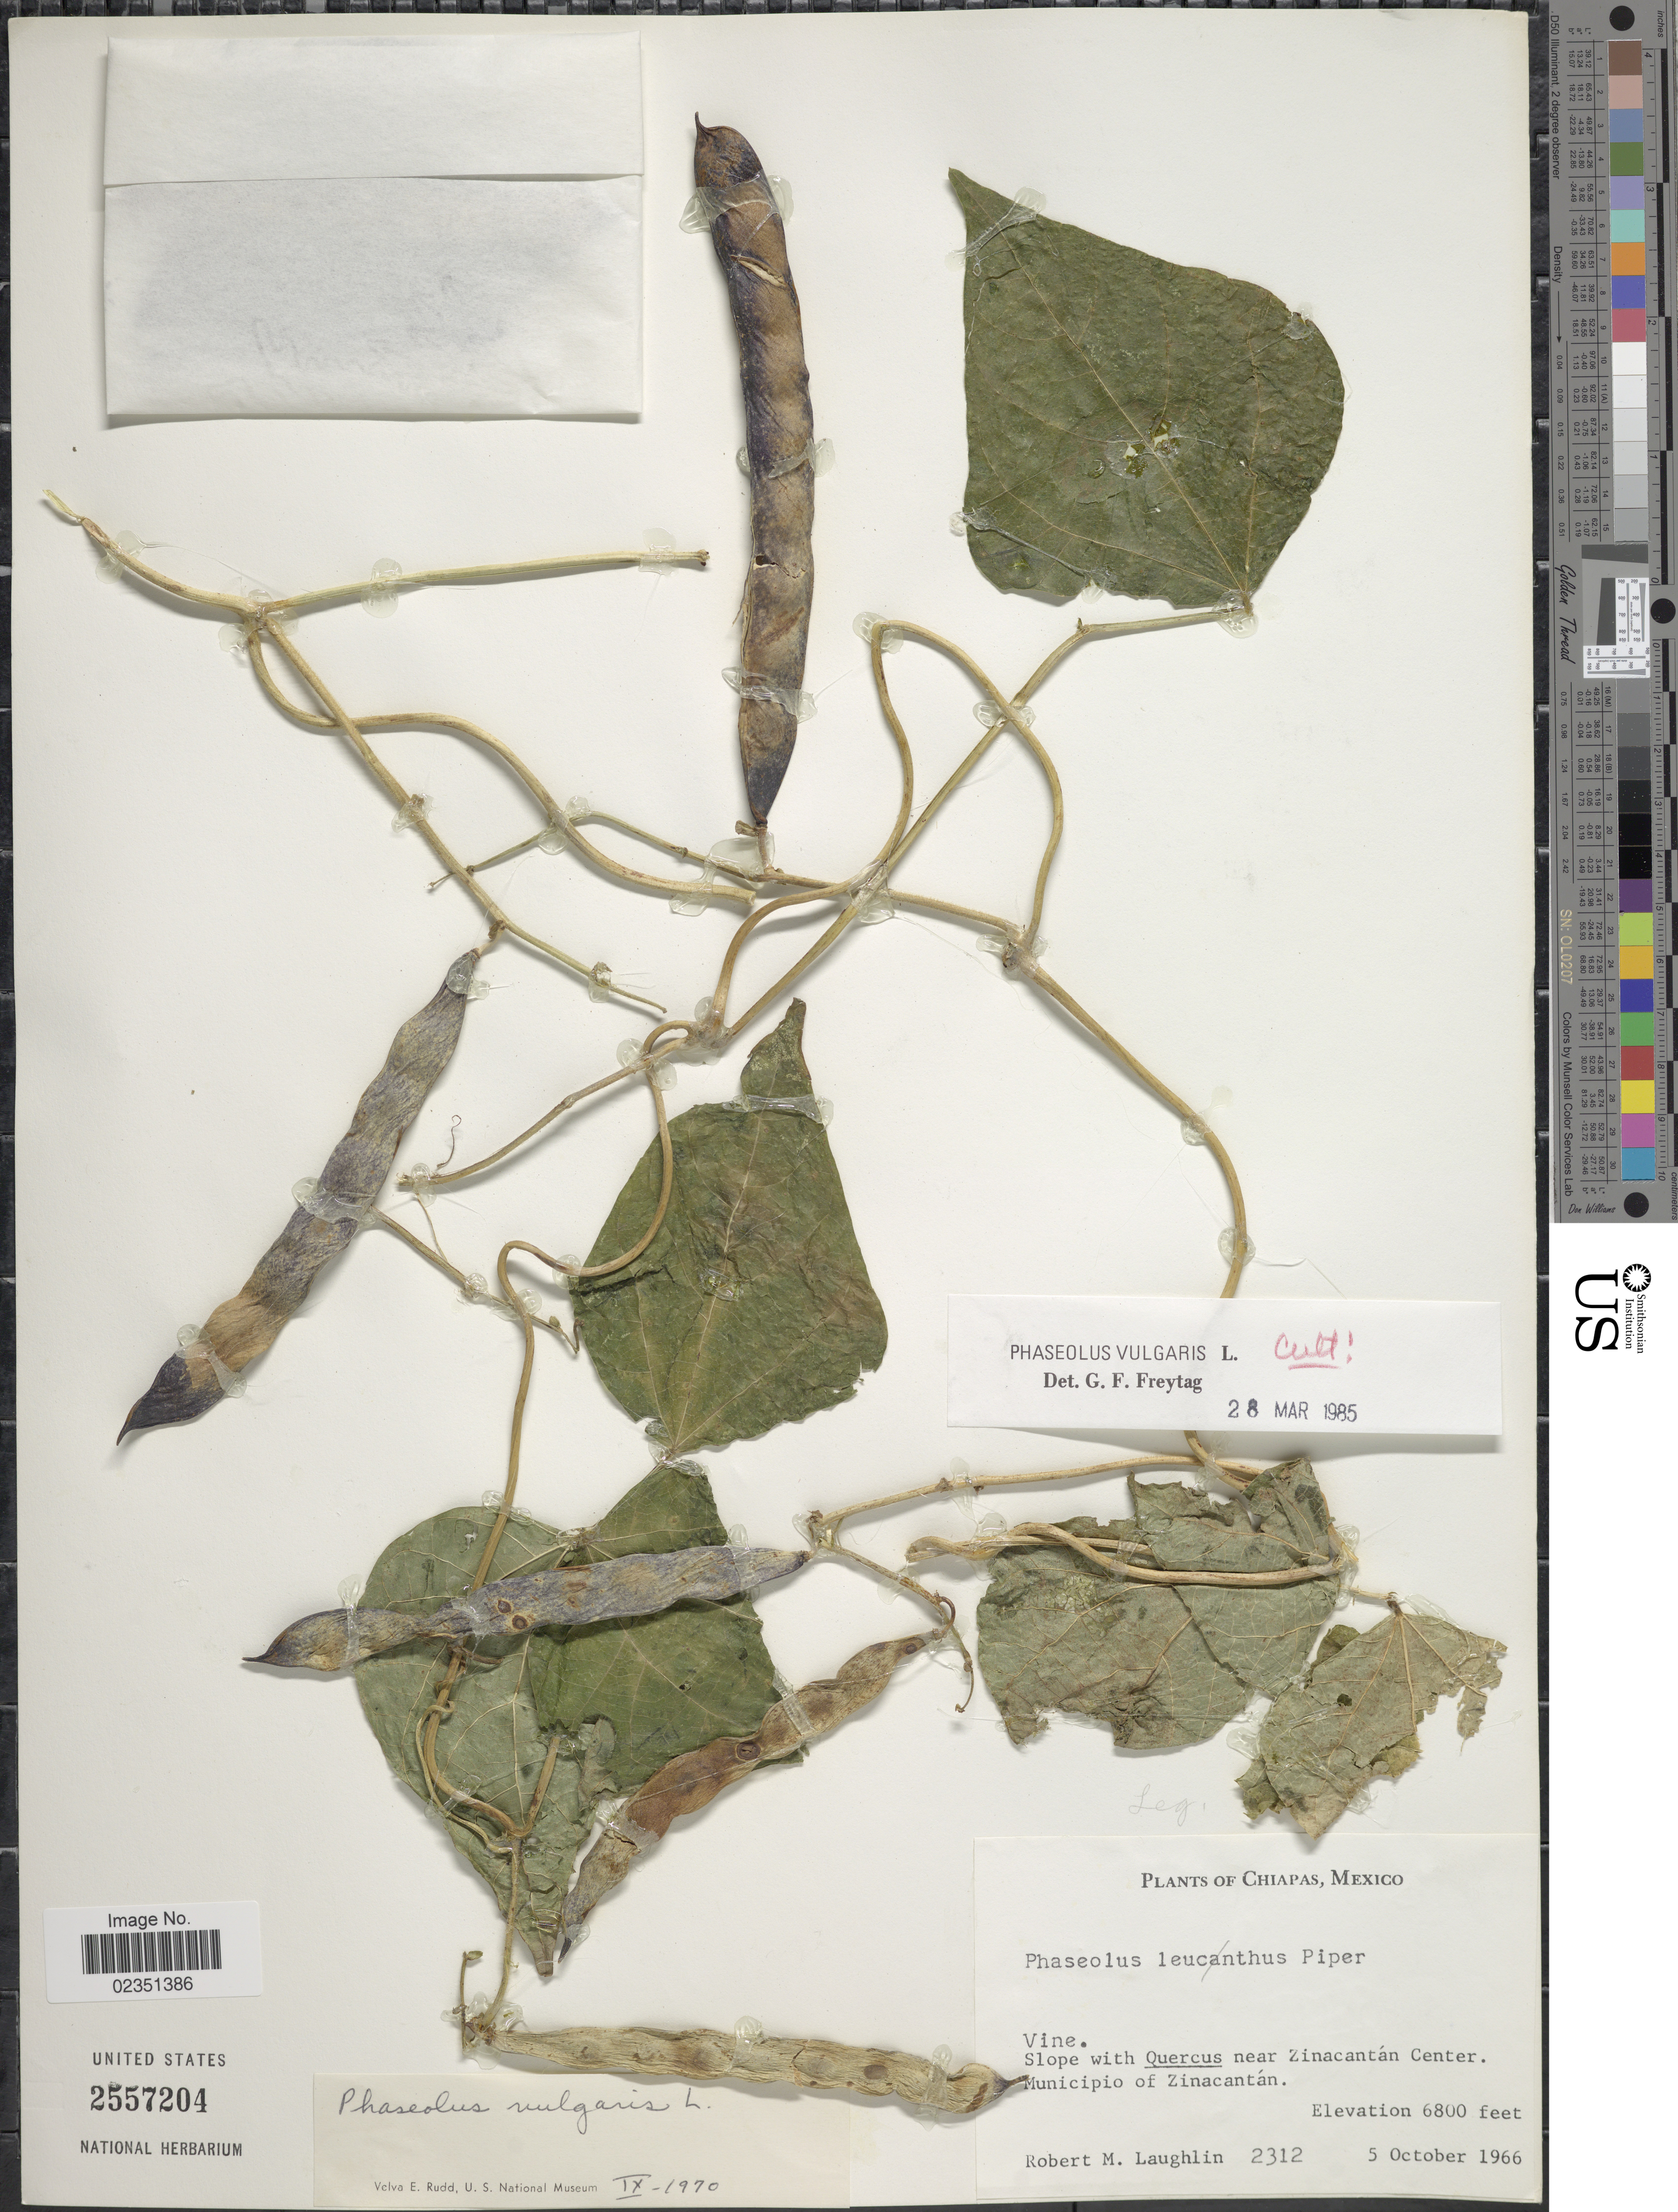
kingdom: Plantae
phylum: Tracheophyta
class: Magnoliopsida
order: Fabales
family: Fabaceae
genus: Phaseolus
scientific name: Phaseolus vulgaris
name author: L.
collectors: R. M. Laughlin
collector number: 2312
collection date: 1966-10-05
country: Mexico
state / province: Chiapas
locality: Near Zinacantan Center. Municipio of Zinacantan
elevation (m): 2073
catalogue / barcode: US 2557204